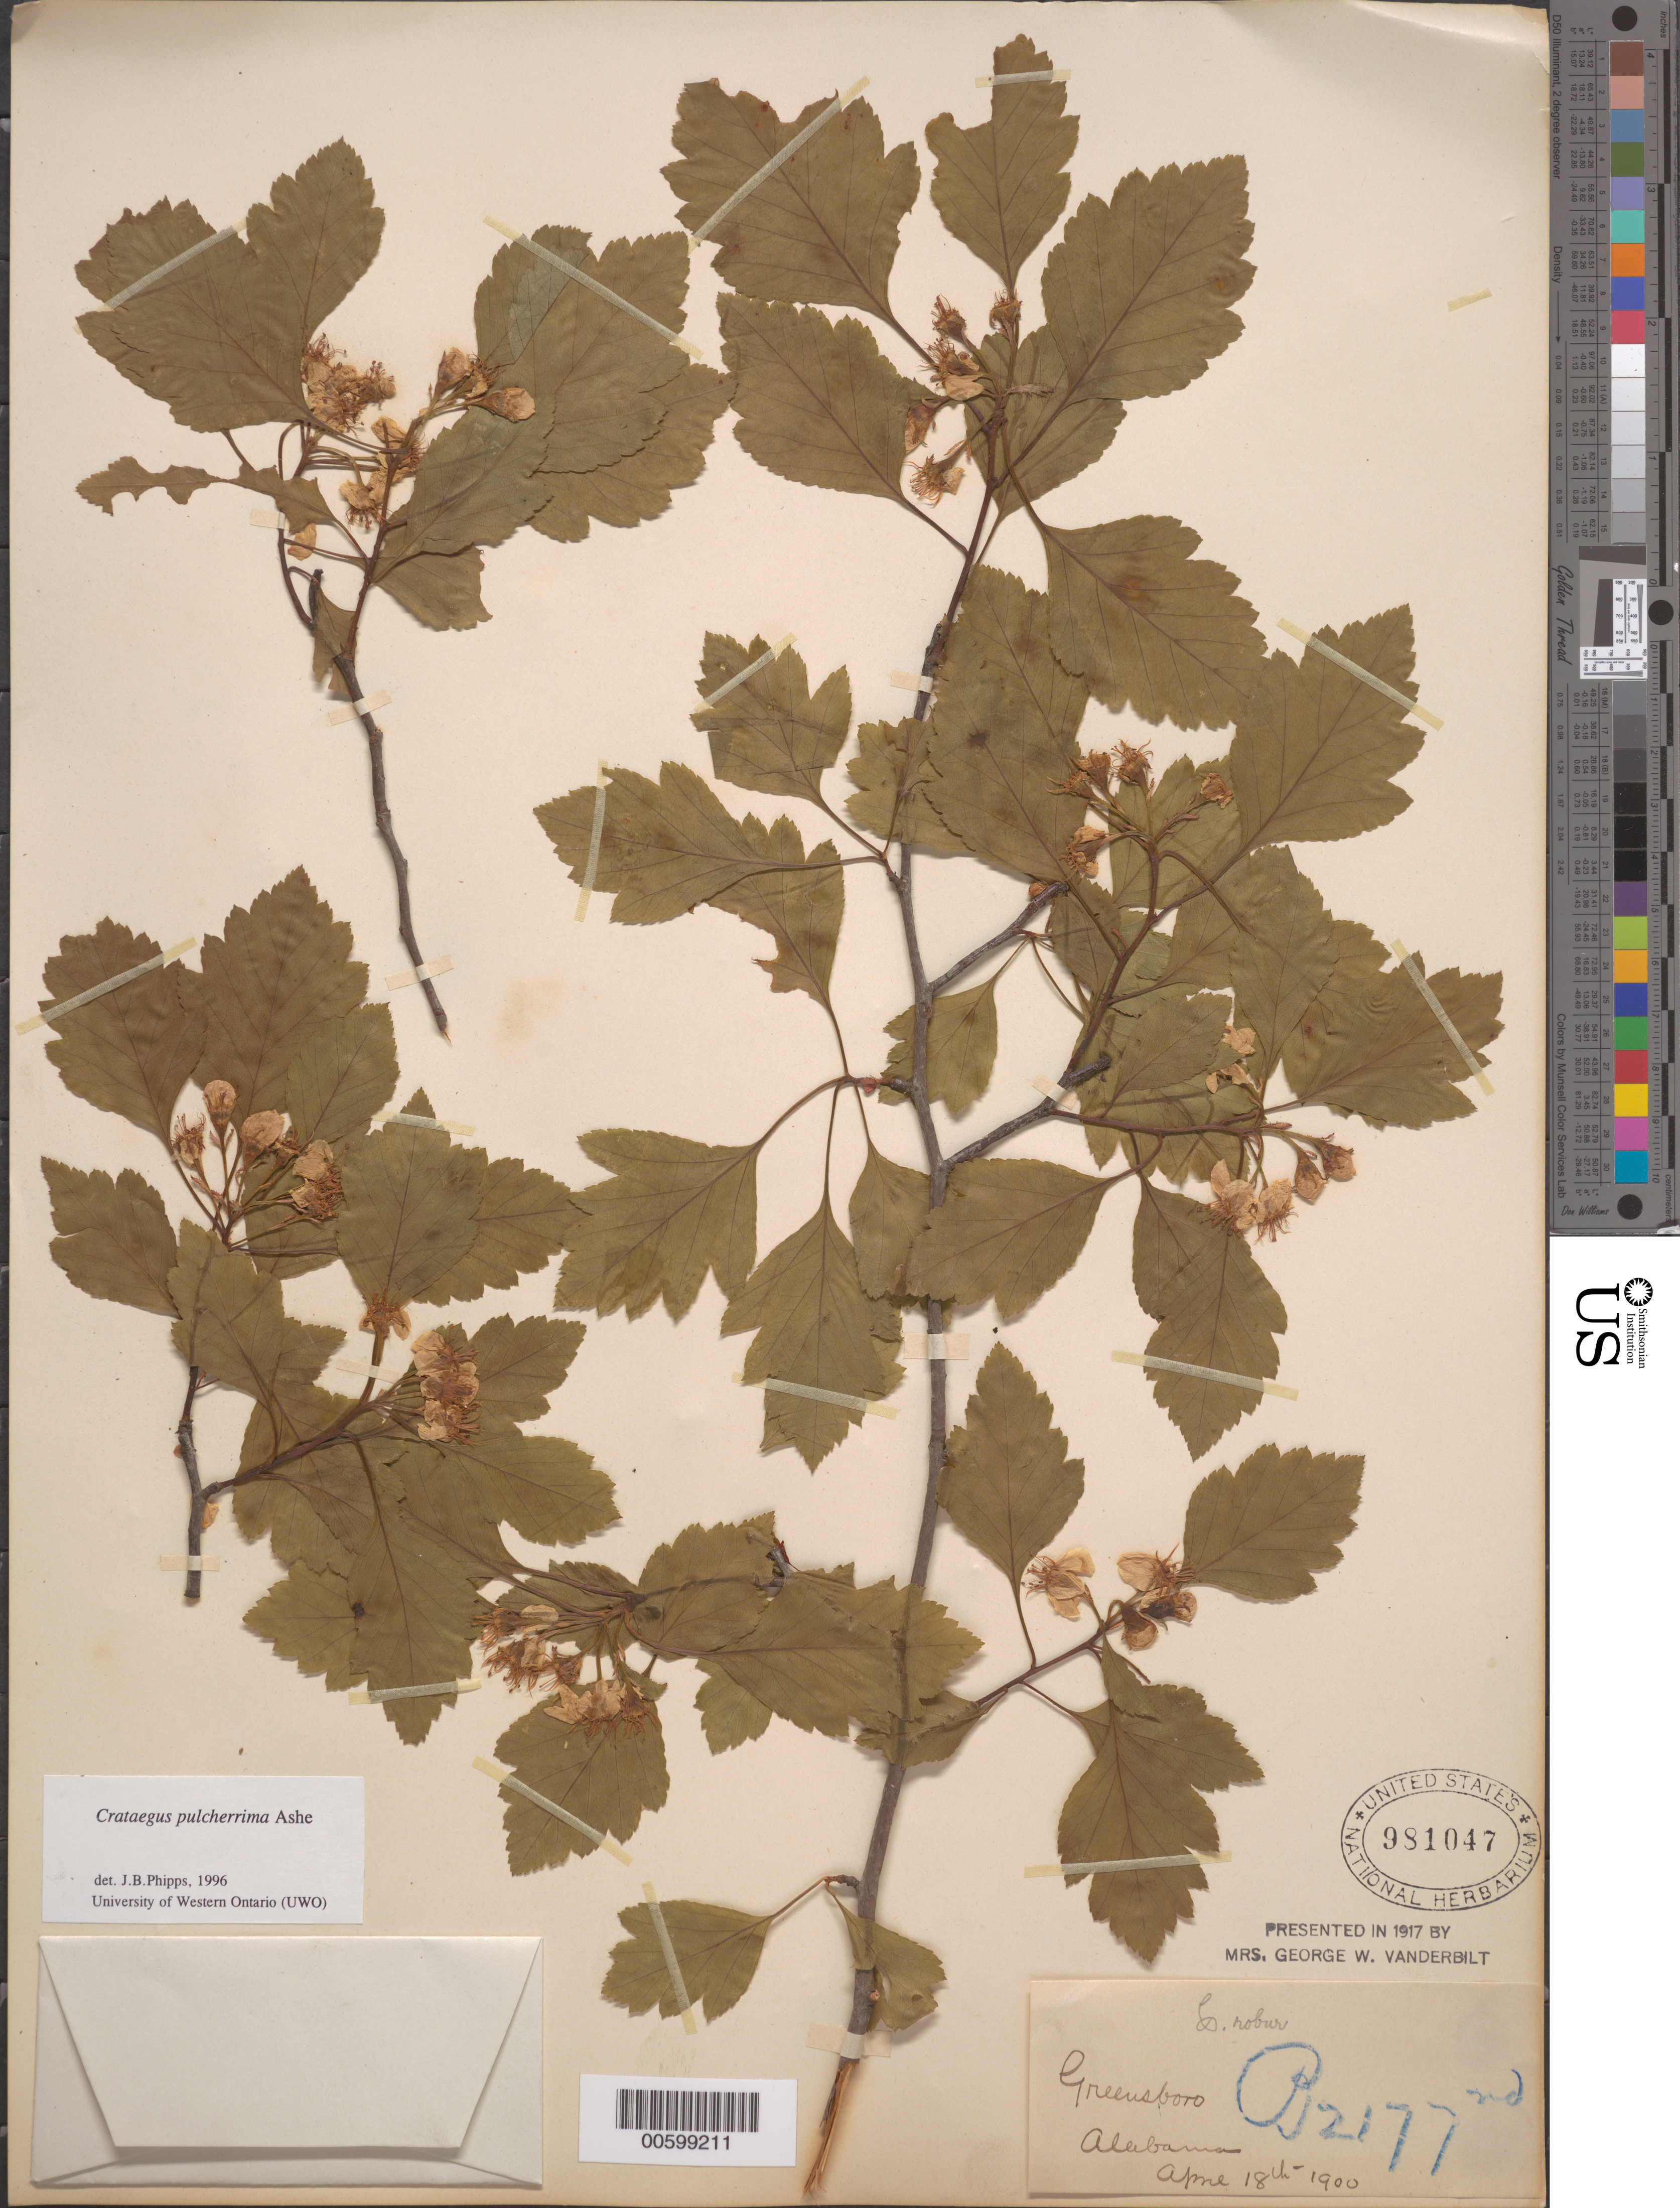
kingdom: Plantae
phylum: Tracheophyta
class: Magnoliopsida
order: Rosales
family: Rosaceae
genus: Crataegus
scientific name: Crataegus pulcherrima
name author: Ashe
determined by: Phipps, James B., (UWO), University of Western Ontario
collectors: ex herb. Biltmore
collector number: B2177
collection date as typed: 18 Apr 1900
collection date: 1900-04-18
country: United States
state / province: Alabama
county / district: Hale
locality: Greensboro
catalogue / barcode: US 981047